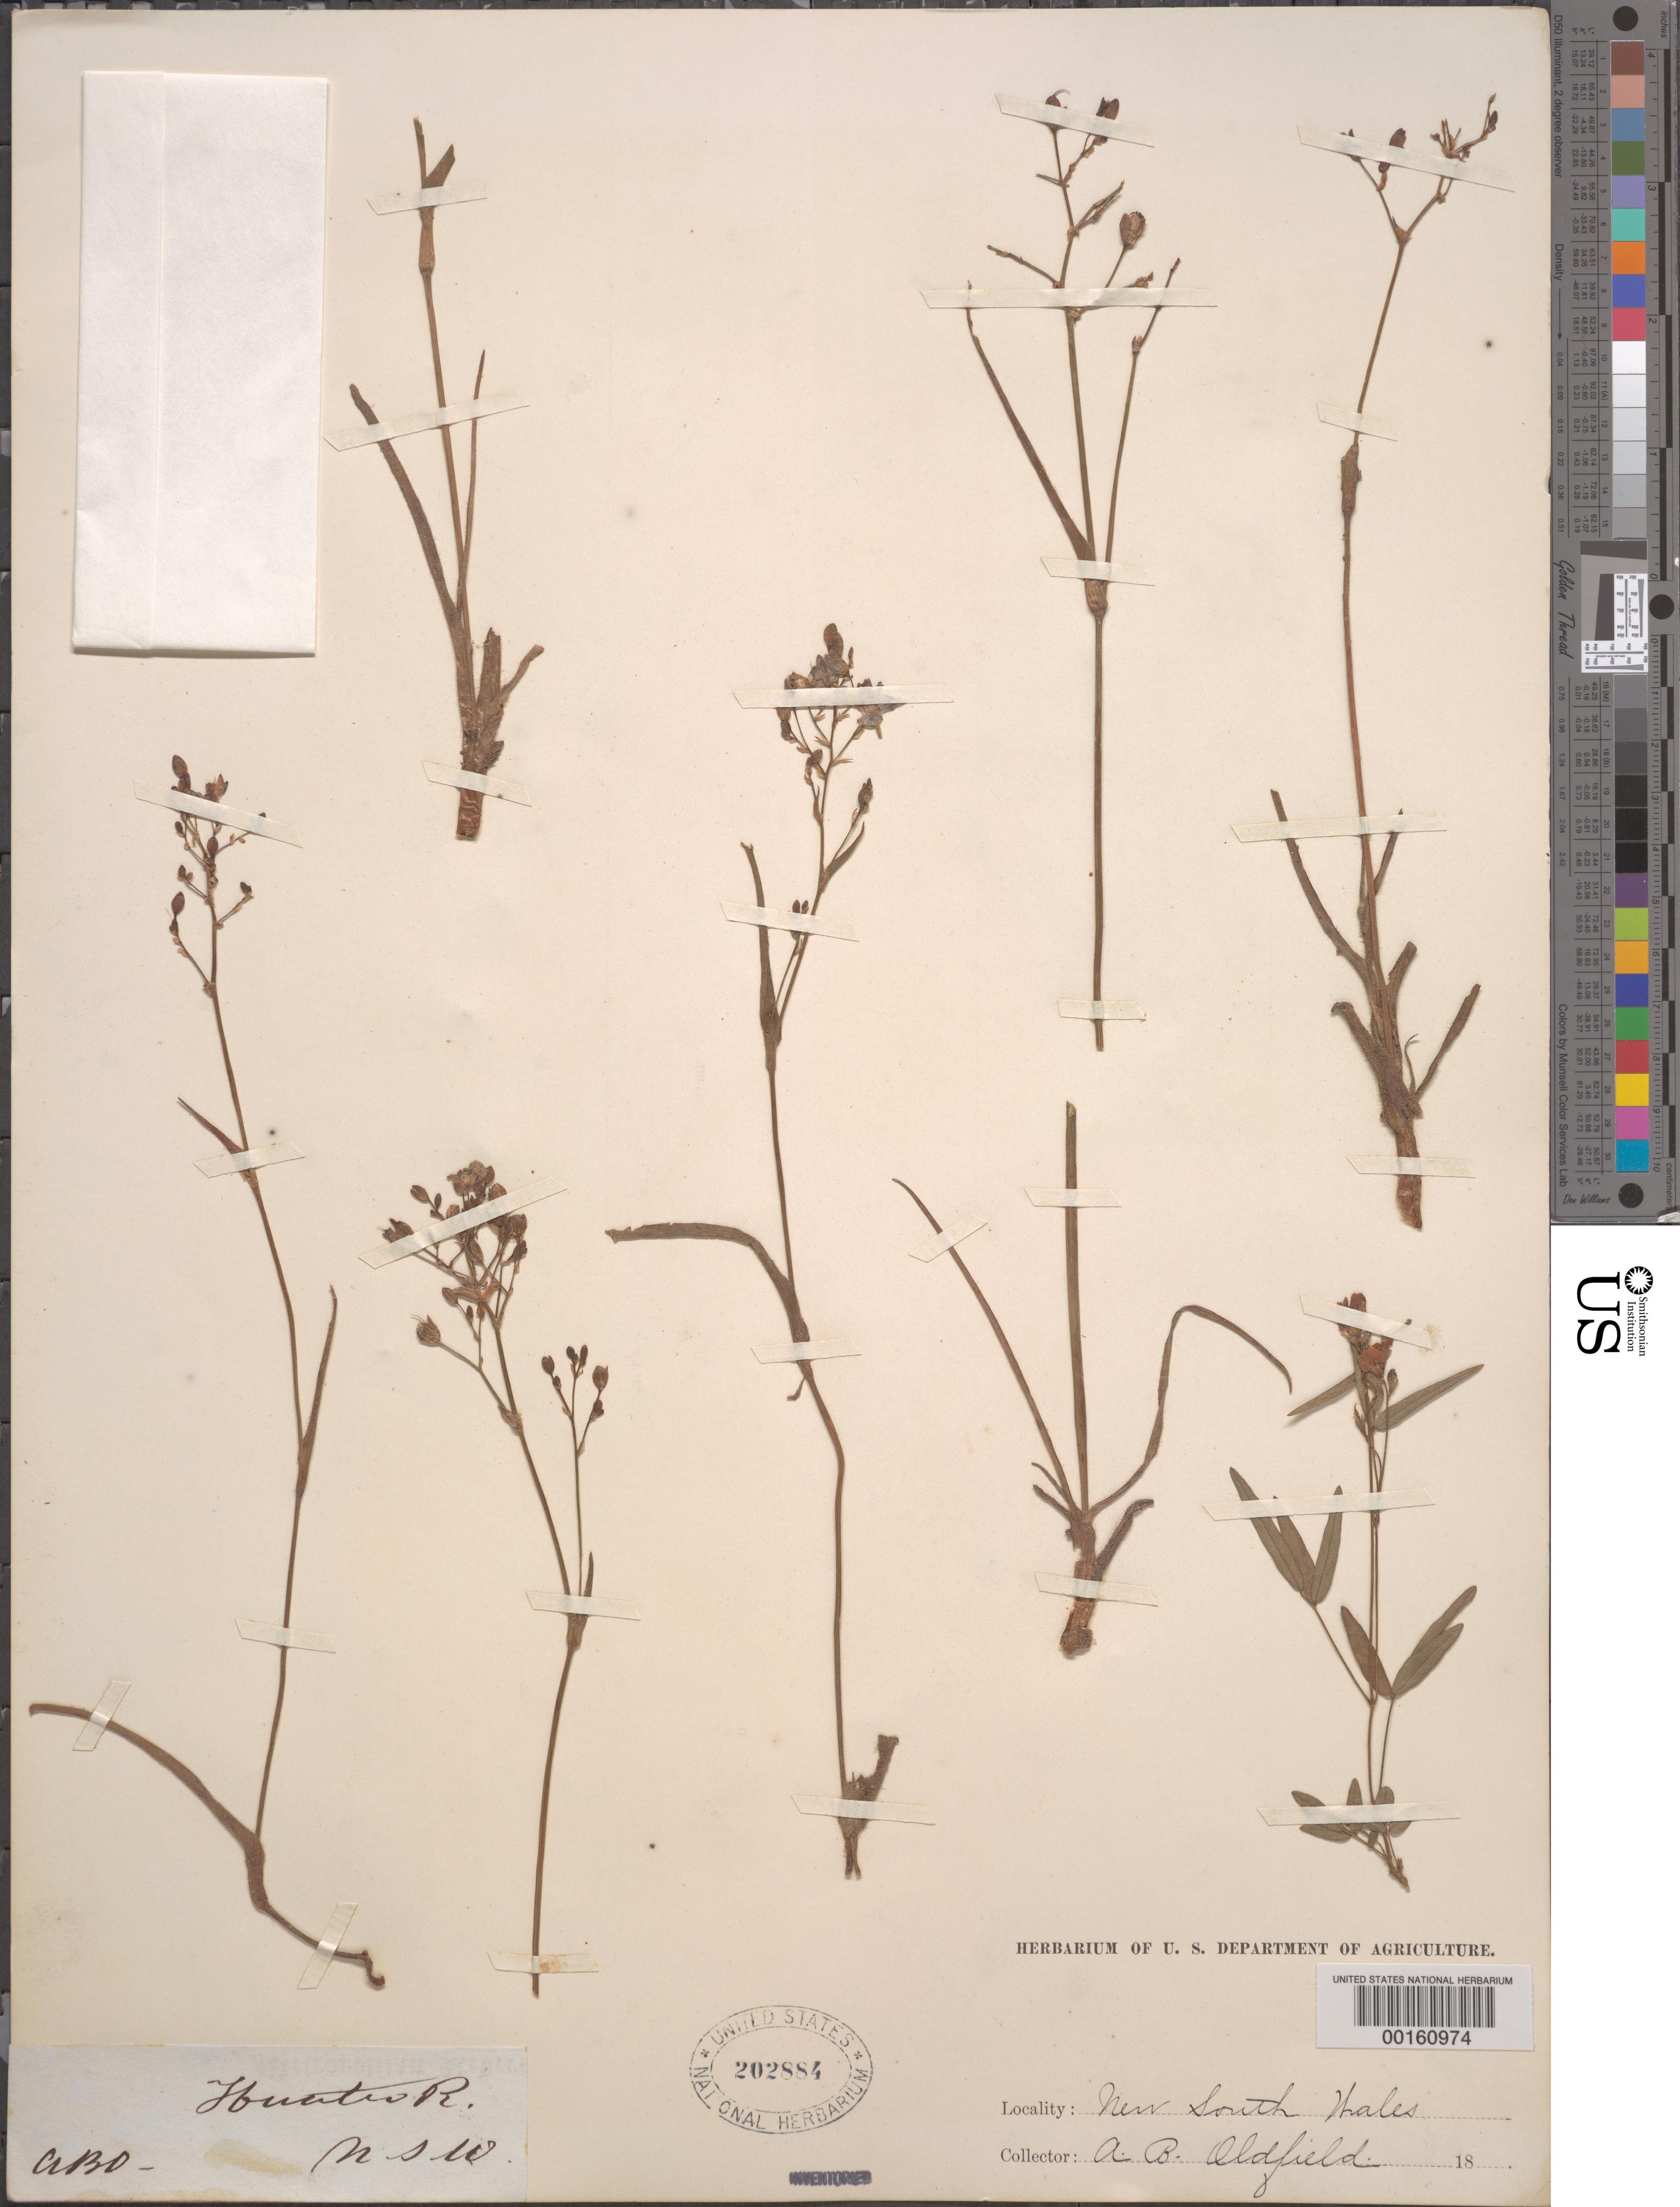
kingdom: Plantae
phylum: Tracheophyta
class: Liliopsida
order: Commelinales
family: Commelinaceae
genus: Murdannia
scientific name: Murdannia graminea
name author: (R. Br.) G. Brückn.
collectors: A. Oldfield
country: Australia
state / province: New South Wales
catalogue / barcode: US 202884